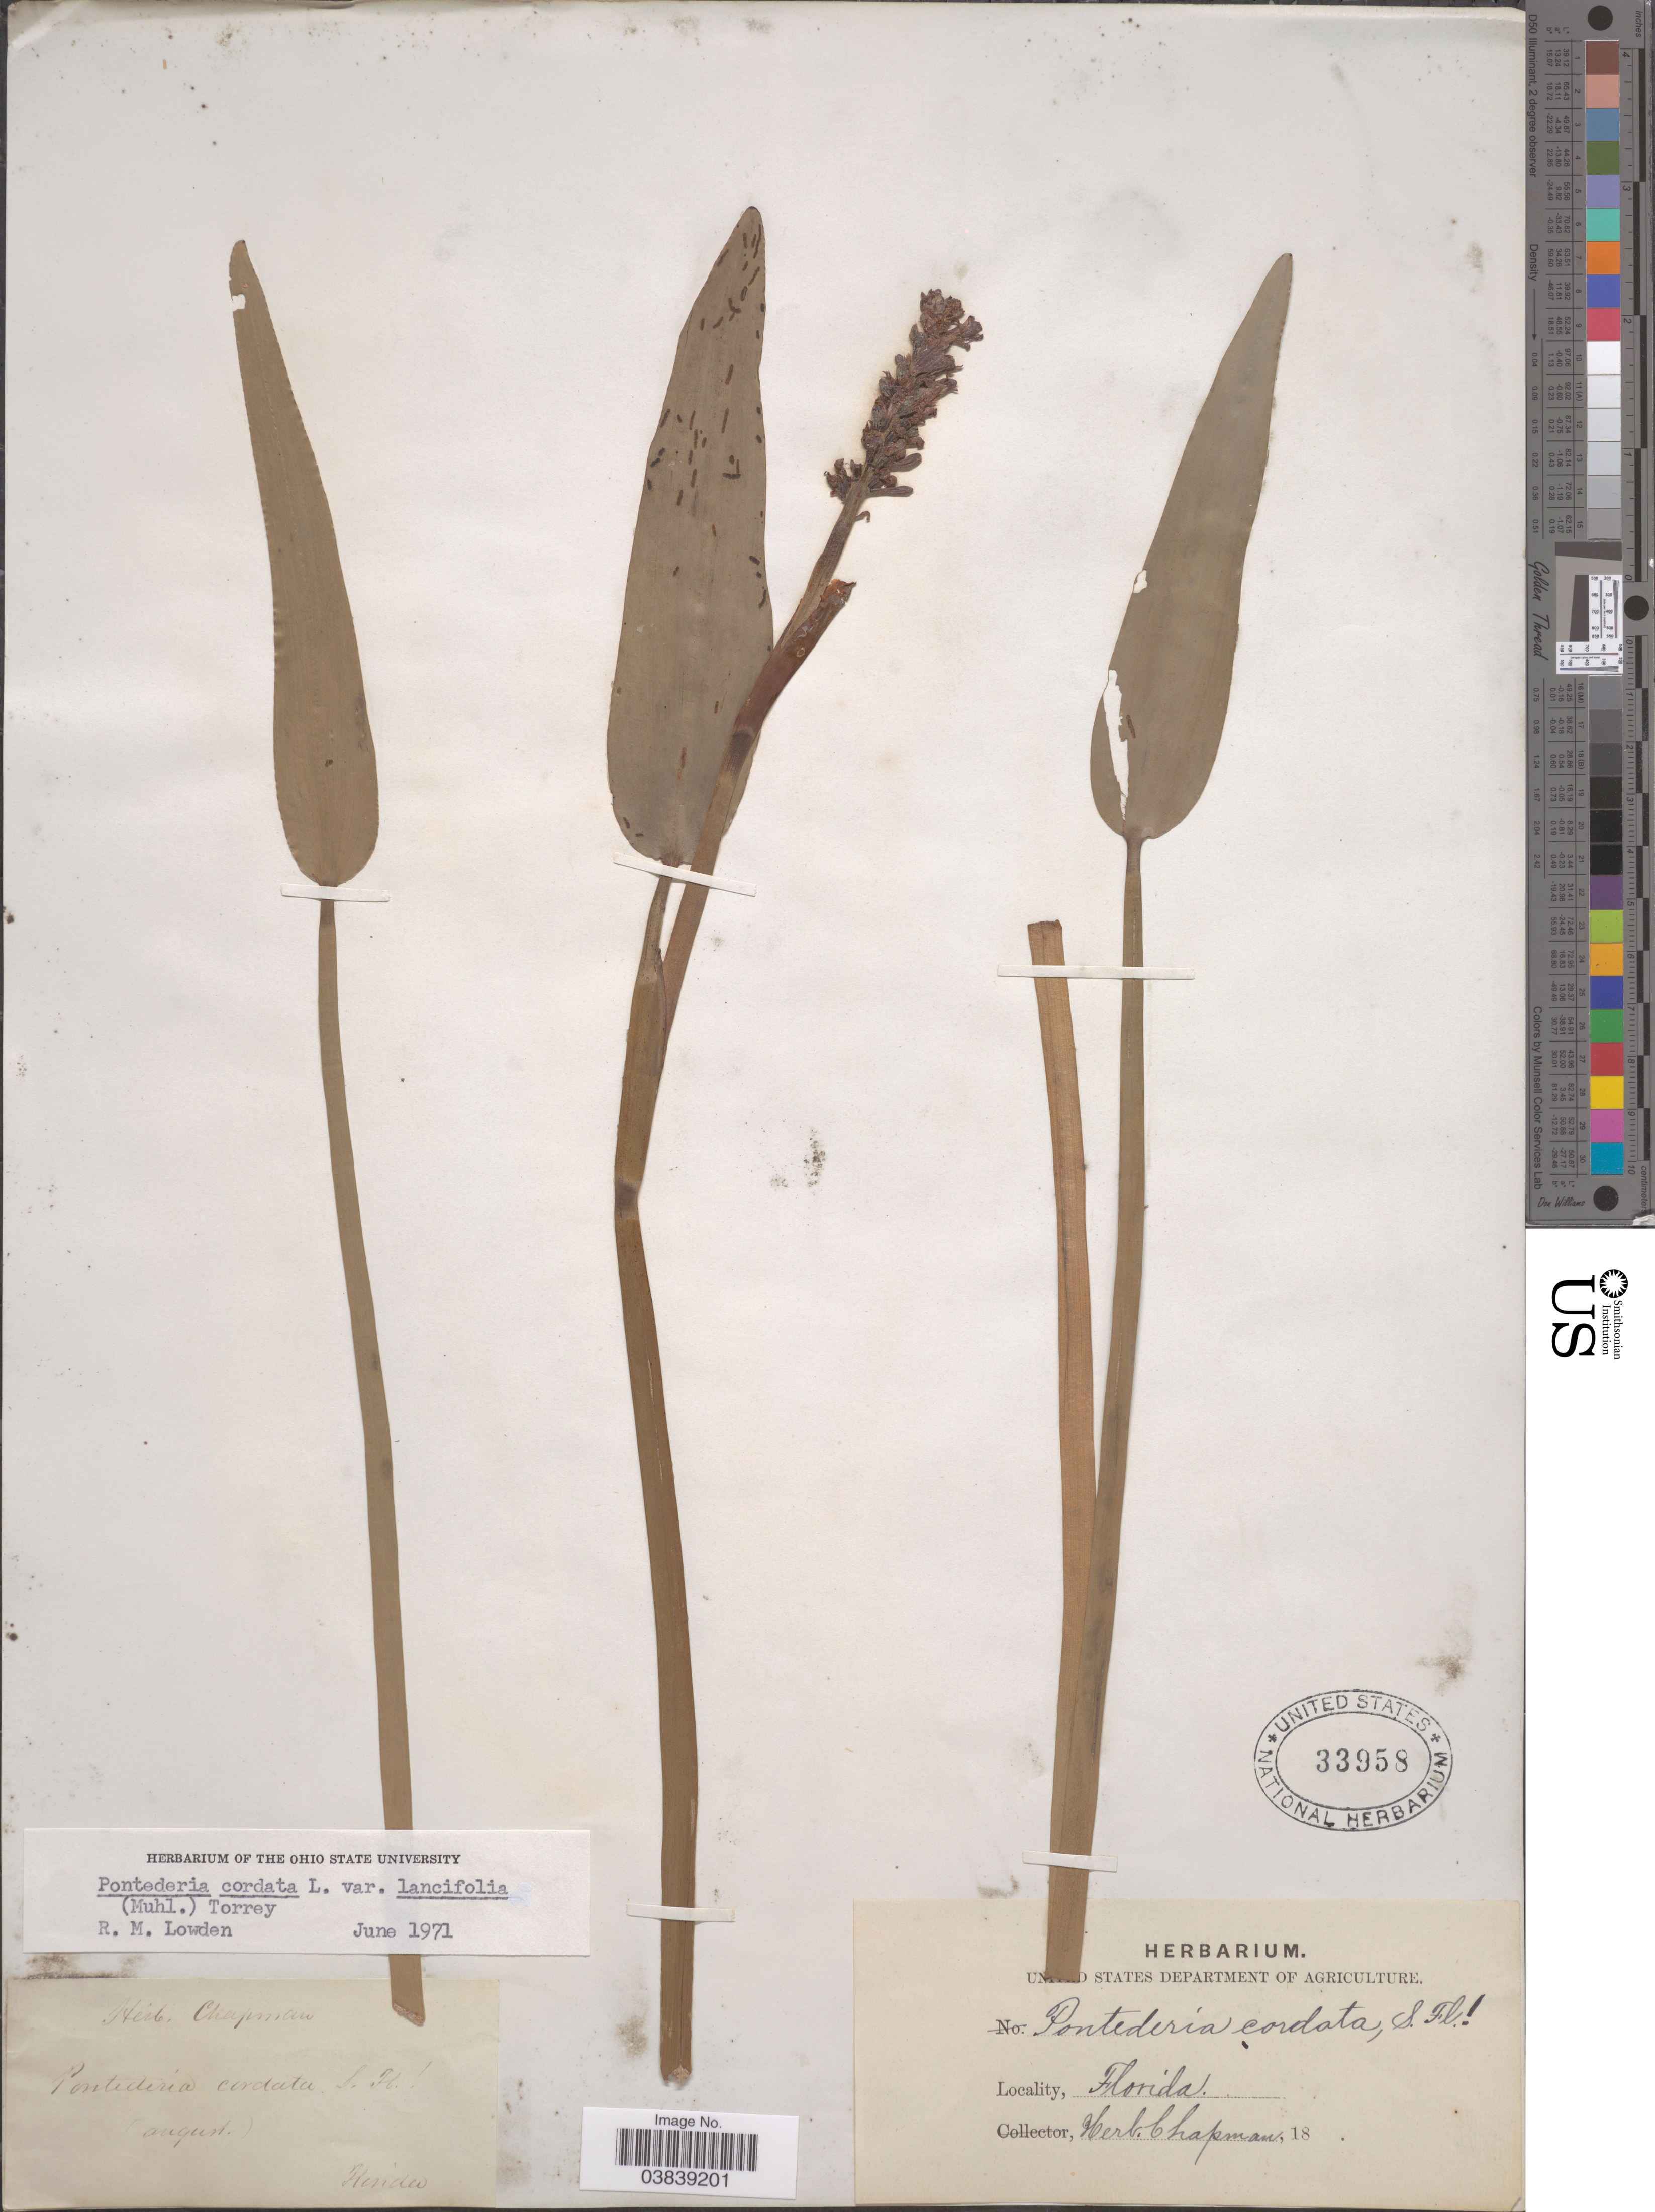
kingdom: Plantae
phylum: Tracheophyta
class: Liliopsida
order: Commelinales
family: Pontederiaceae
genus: Pontederia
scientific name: Pontederia cordata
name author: L.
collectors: ex herb. Chapman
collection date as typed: August 18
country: United States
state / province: Florida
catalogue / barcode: US 33958